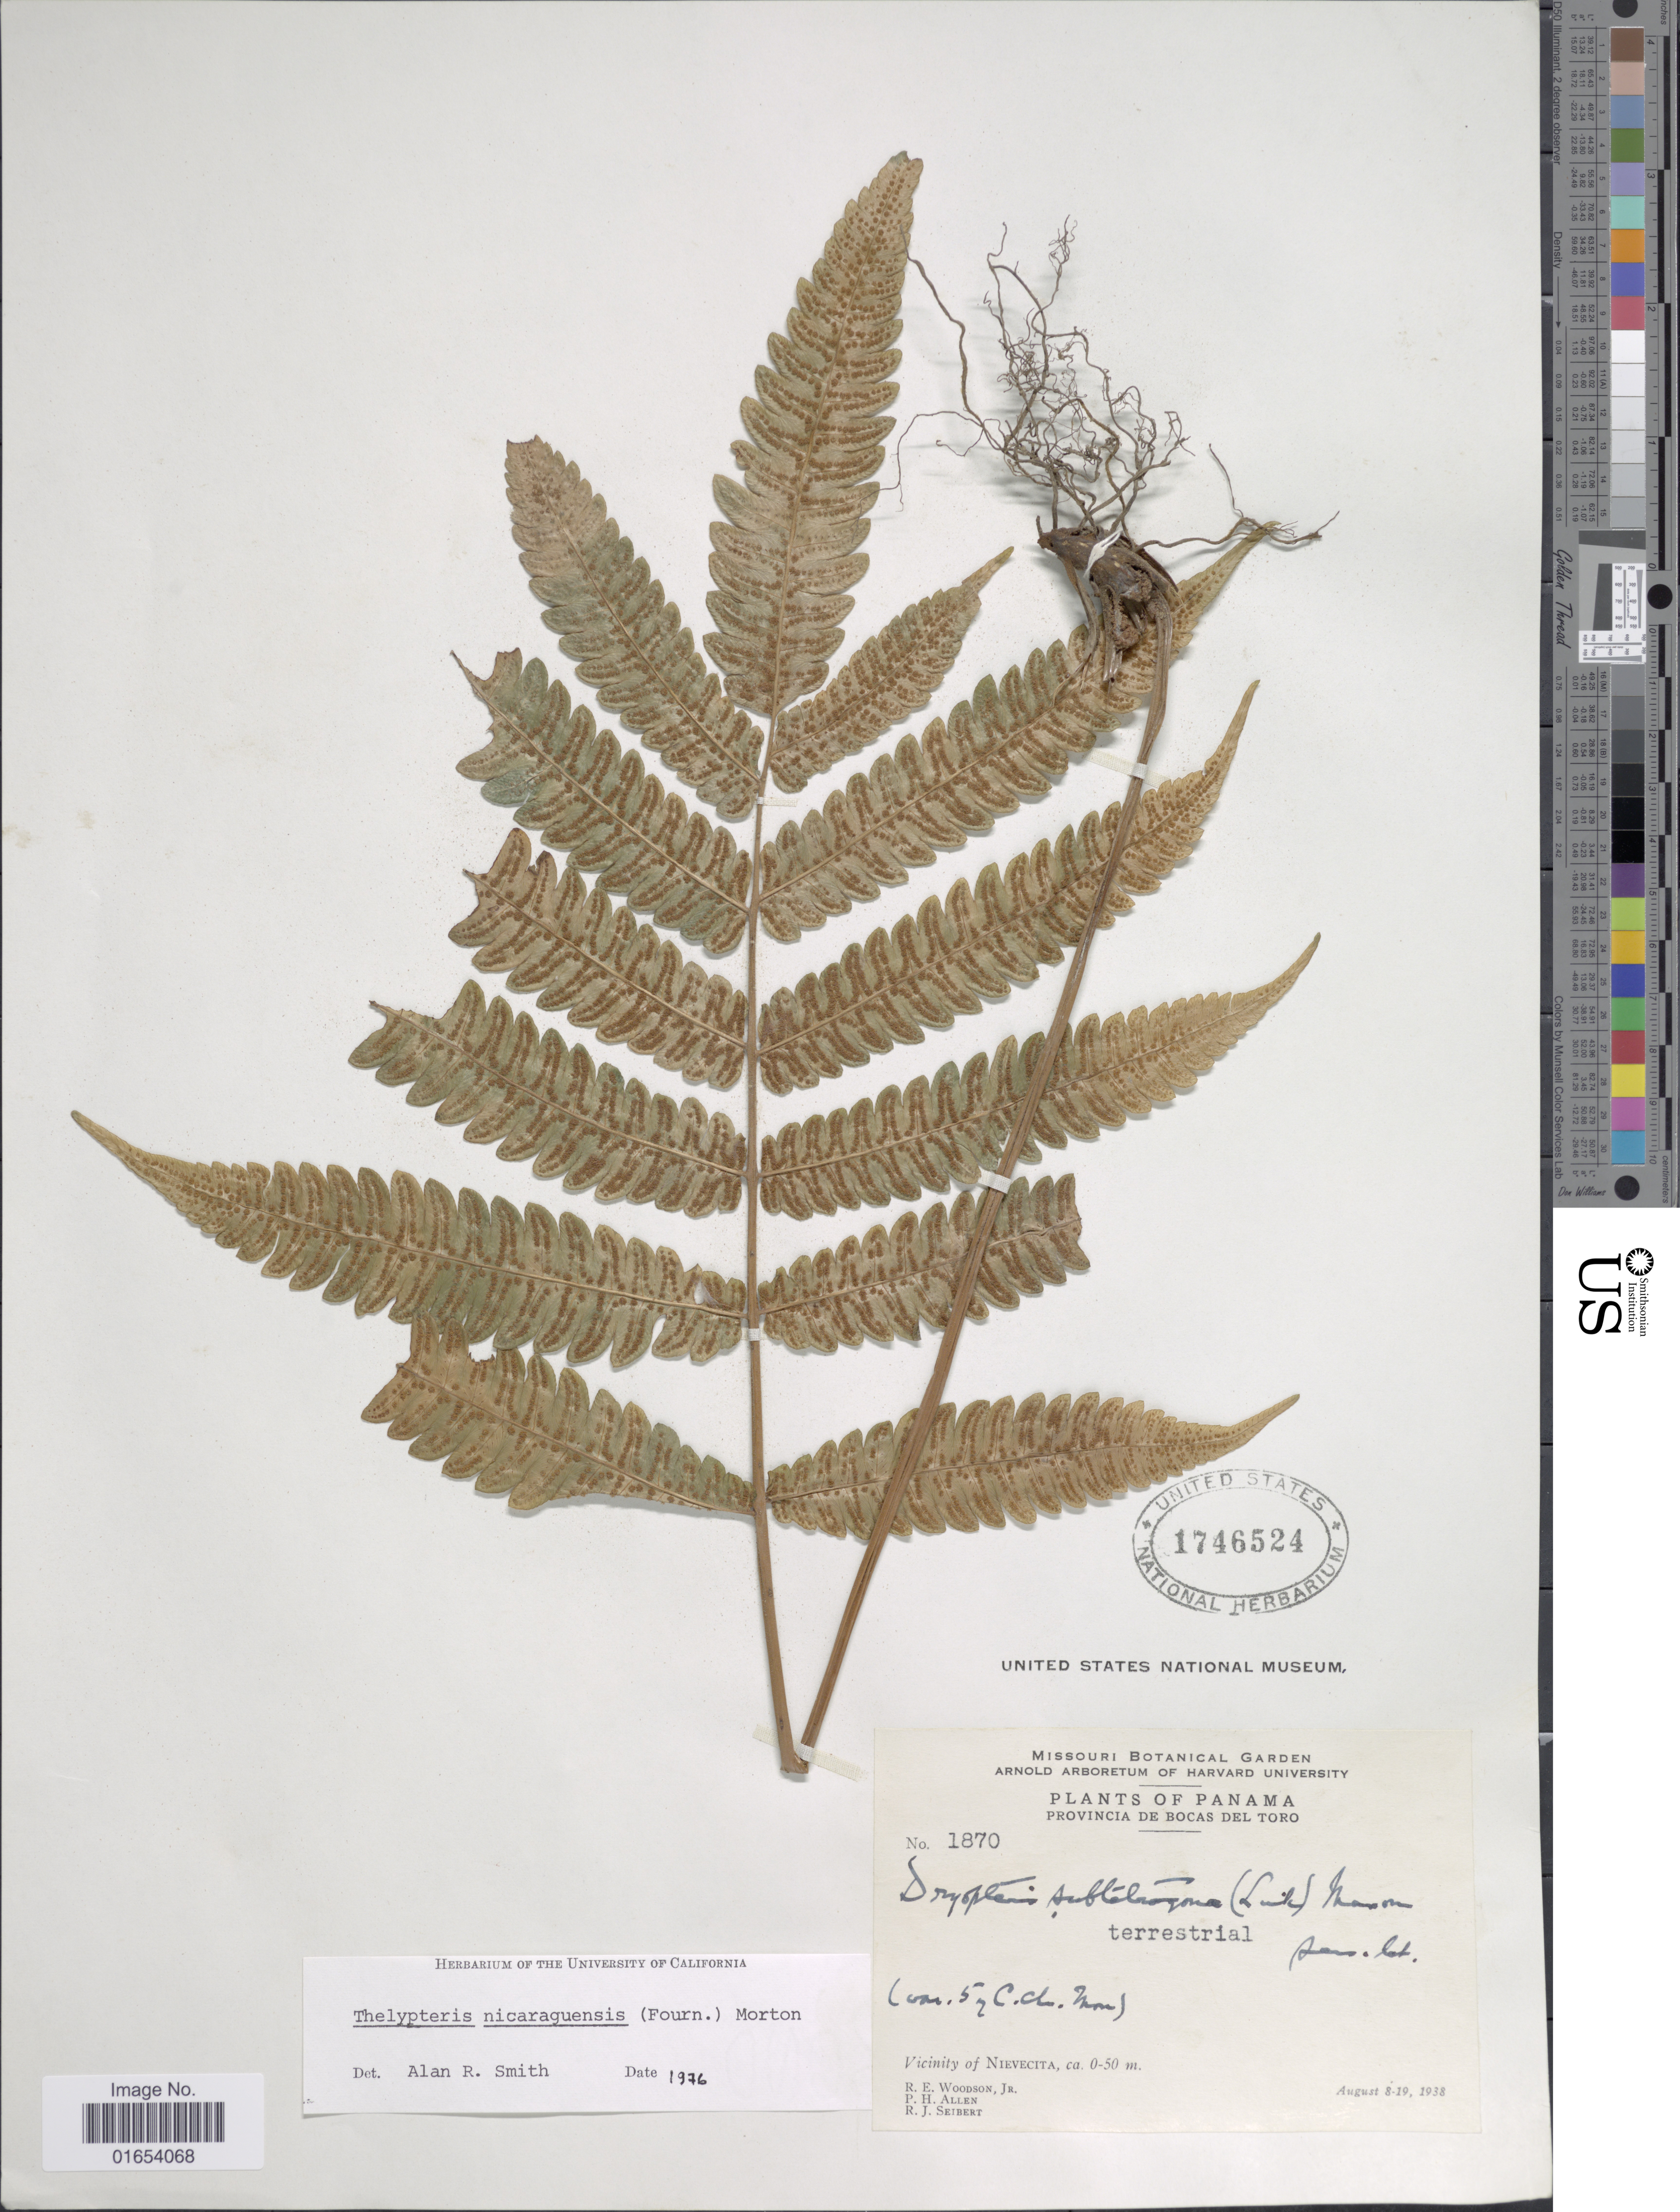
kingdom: Plantae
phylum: Tracheophyta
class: Polypodiopsida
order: Polypodiales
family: Thelypteridaceae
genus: Goniopteris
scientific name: Goniopteris nicaraguensis (C. Chr.) comb. nov., ined 2015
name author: (C. Chr.)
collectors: R. E. Woodson, P. H. Allen & R. J. Seibert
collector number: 1870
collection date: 1938-08-08/1938-08-19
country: Panama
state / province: Bocas del Toro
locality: Panama, Provincia de Bocas Del Toro, vicinity of Nievecita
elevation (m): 0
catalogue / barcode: US 1746524